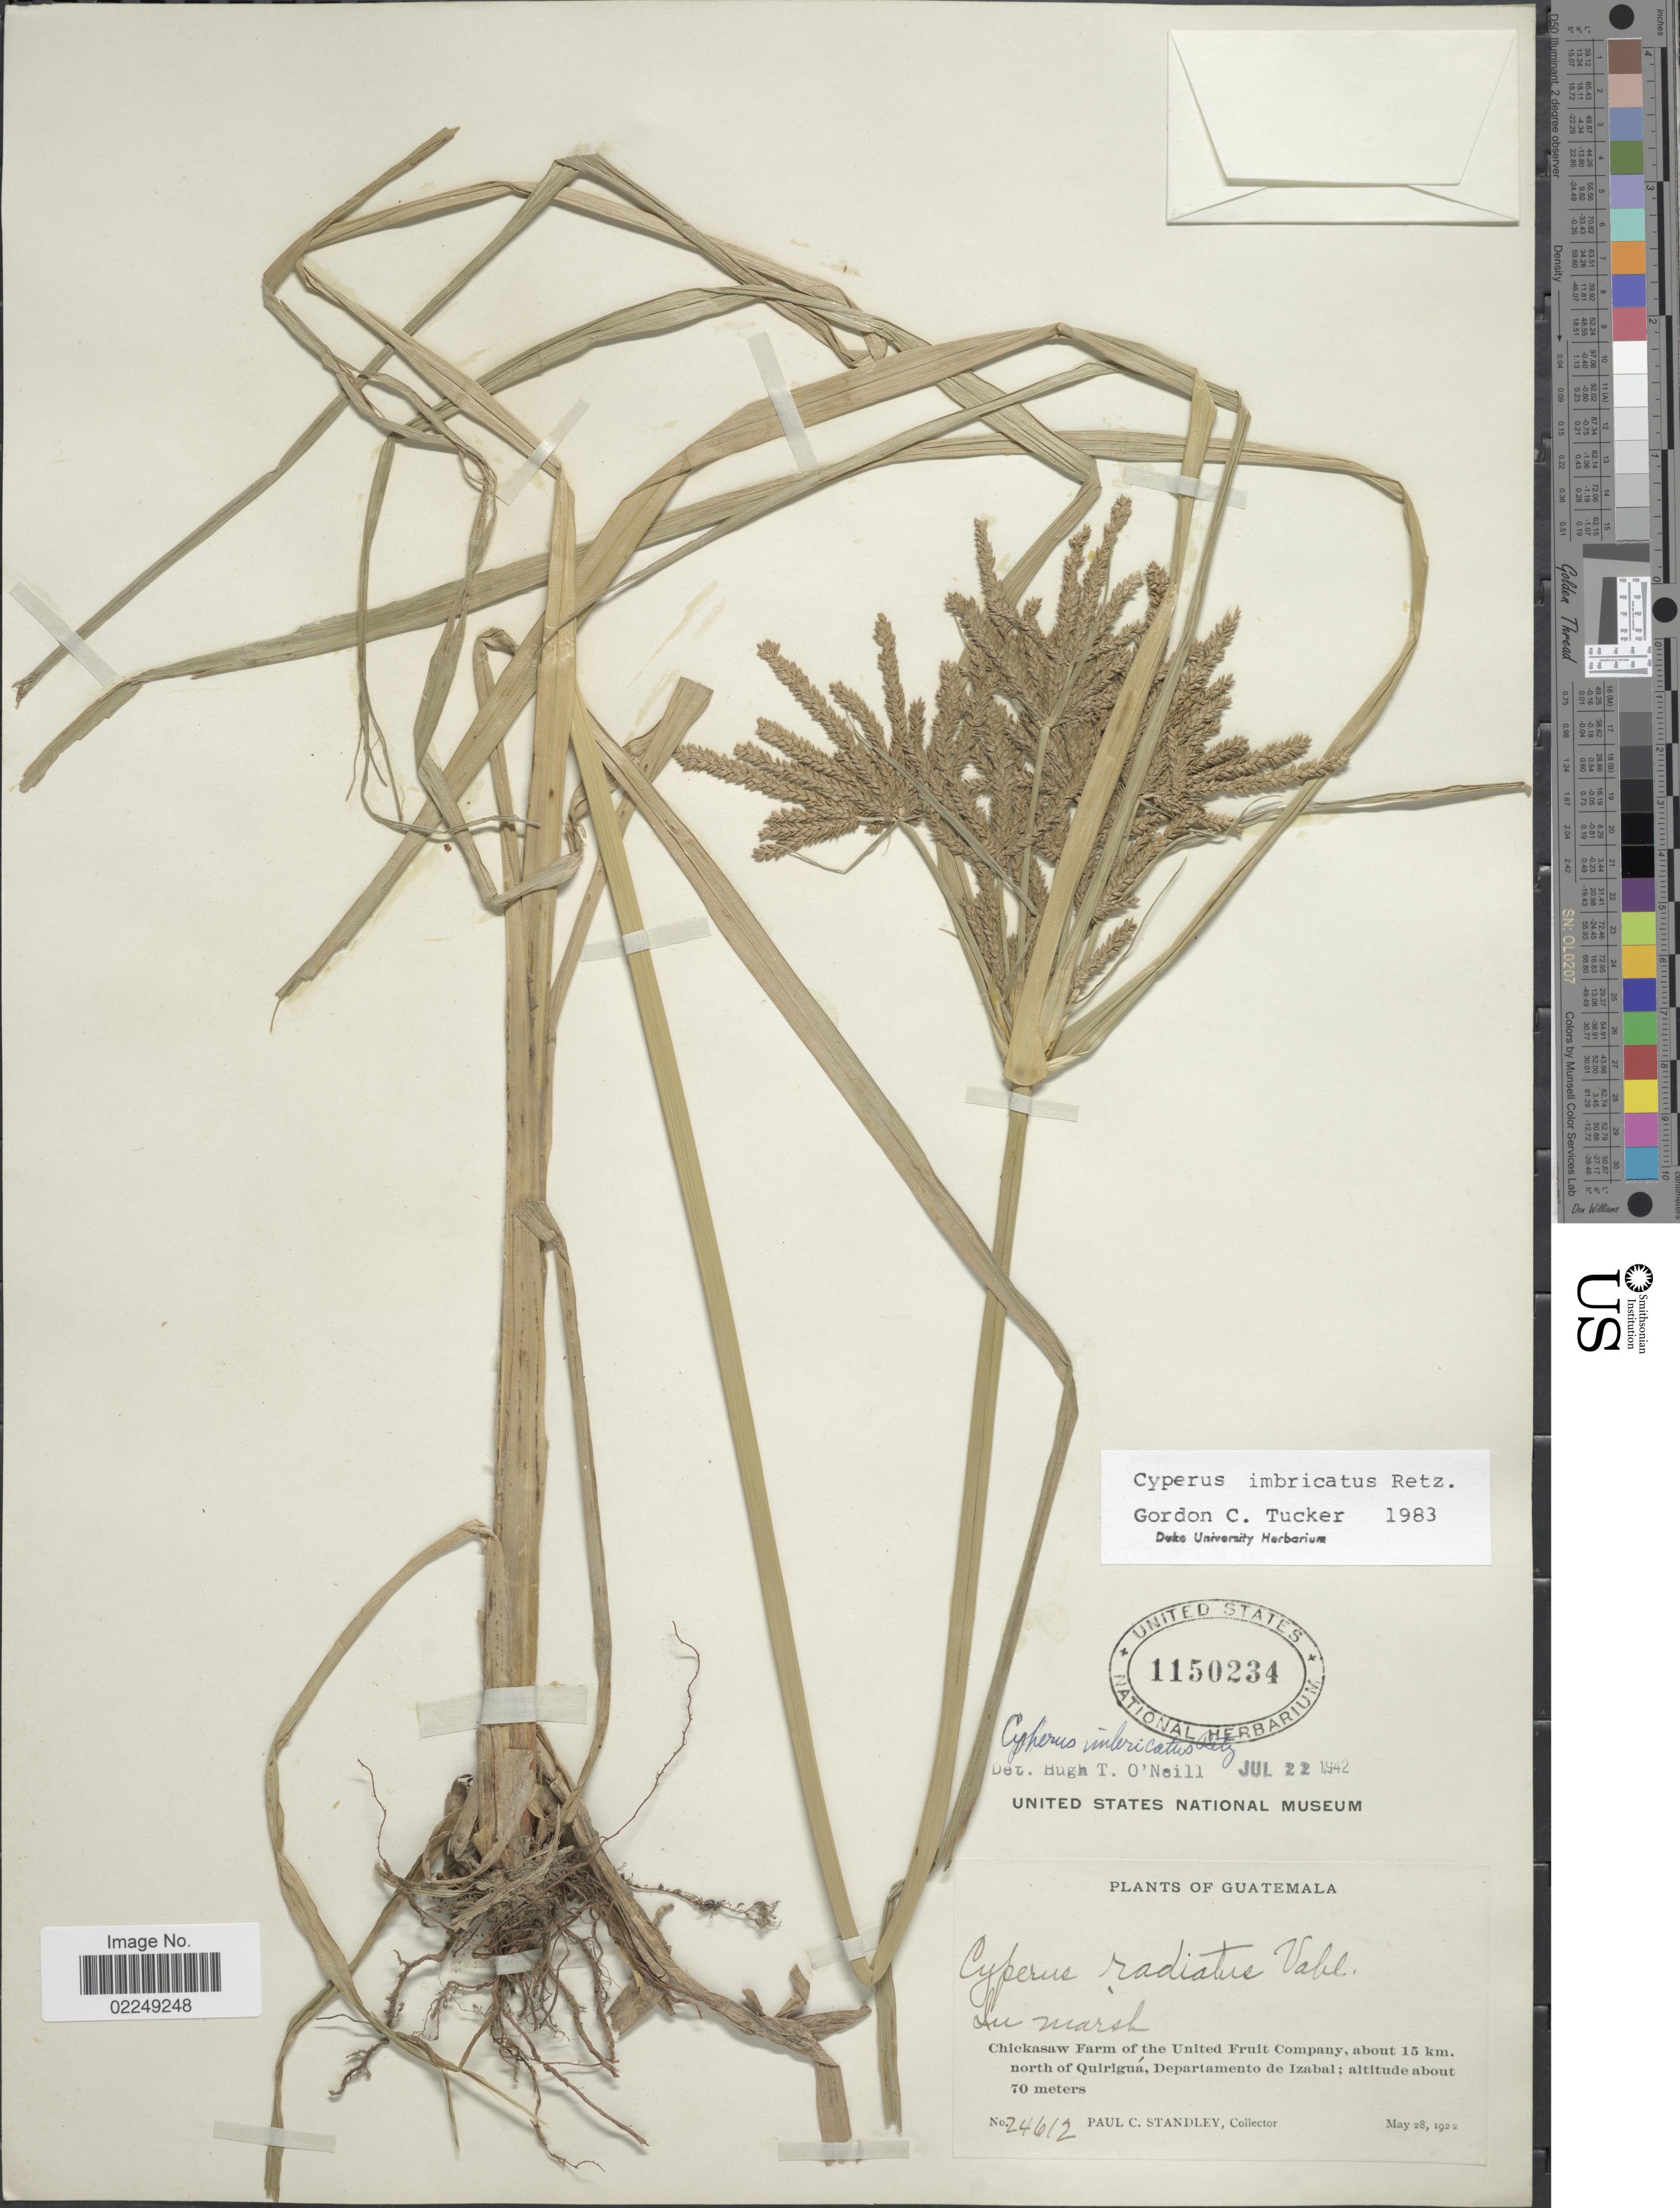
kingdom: Plantae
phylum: Tracheophyta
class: Liliopsida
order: Poales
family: Cyperaceae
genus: Cyperus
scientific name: Cyperus imbricatus Retz.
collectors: P. C. Standley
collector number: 24612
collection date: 1922-05-28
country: Guatemala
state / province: Izabal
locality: Chikasaw Farm of the United Fruit Company, about 15 km north of Quirigua, Departamento de Izabal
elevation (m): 70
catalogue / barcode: US 1150234